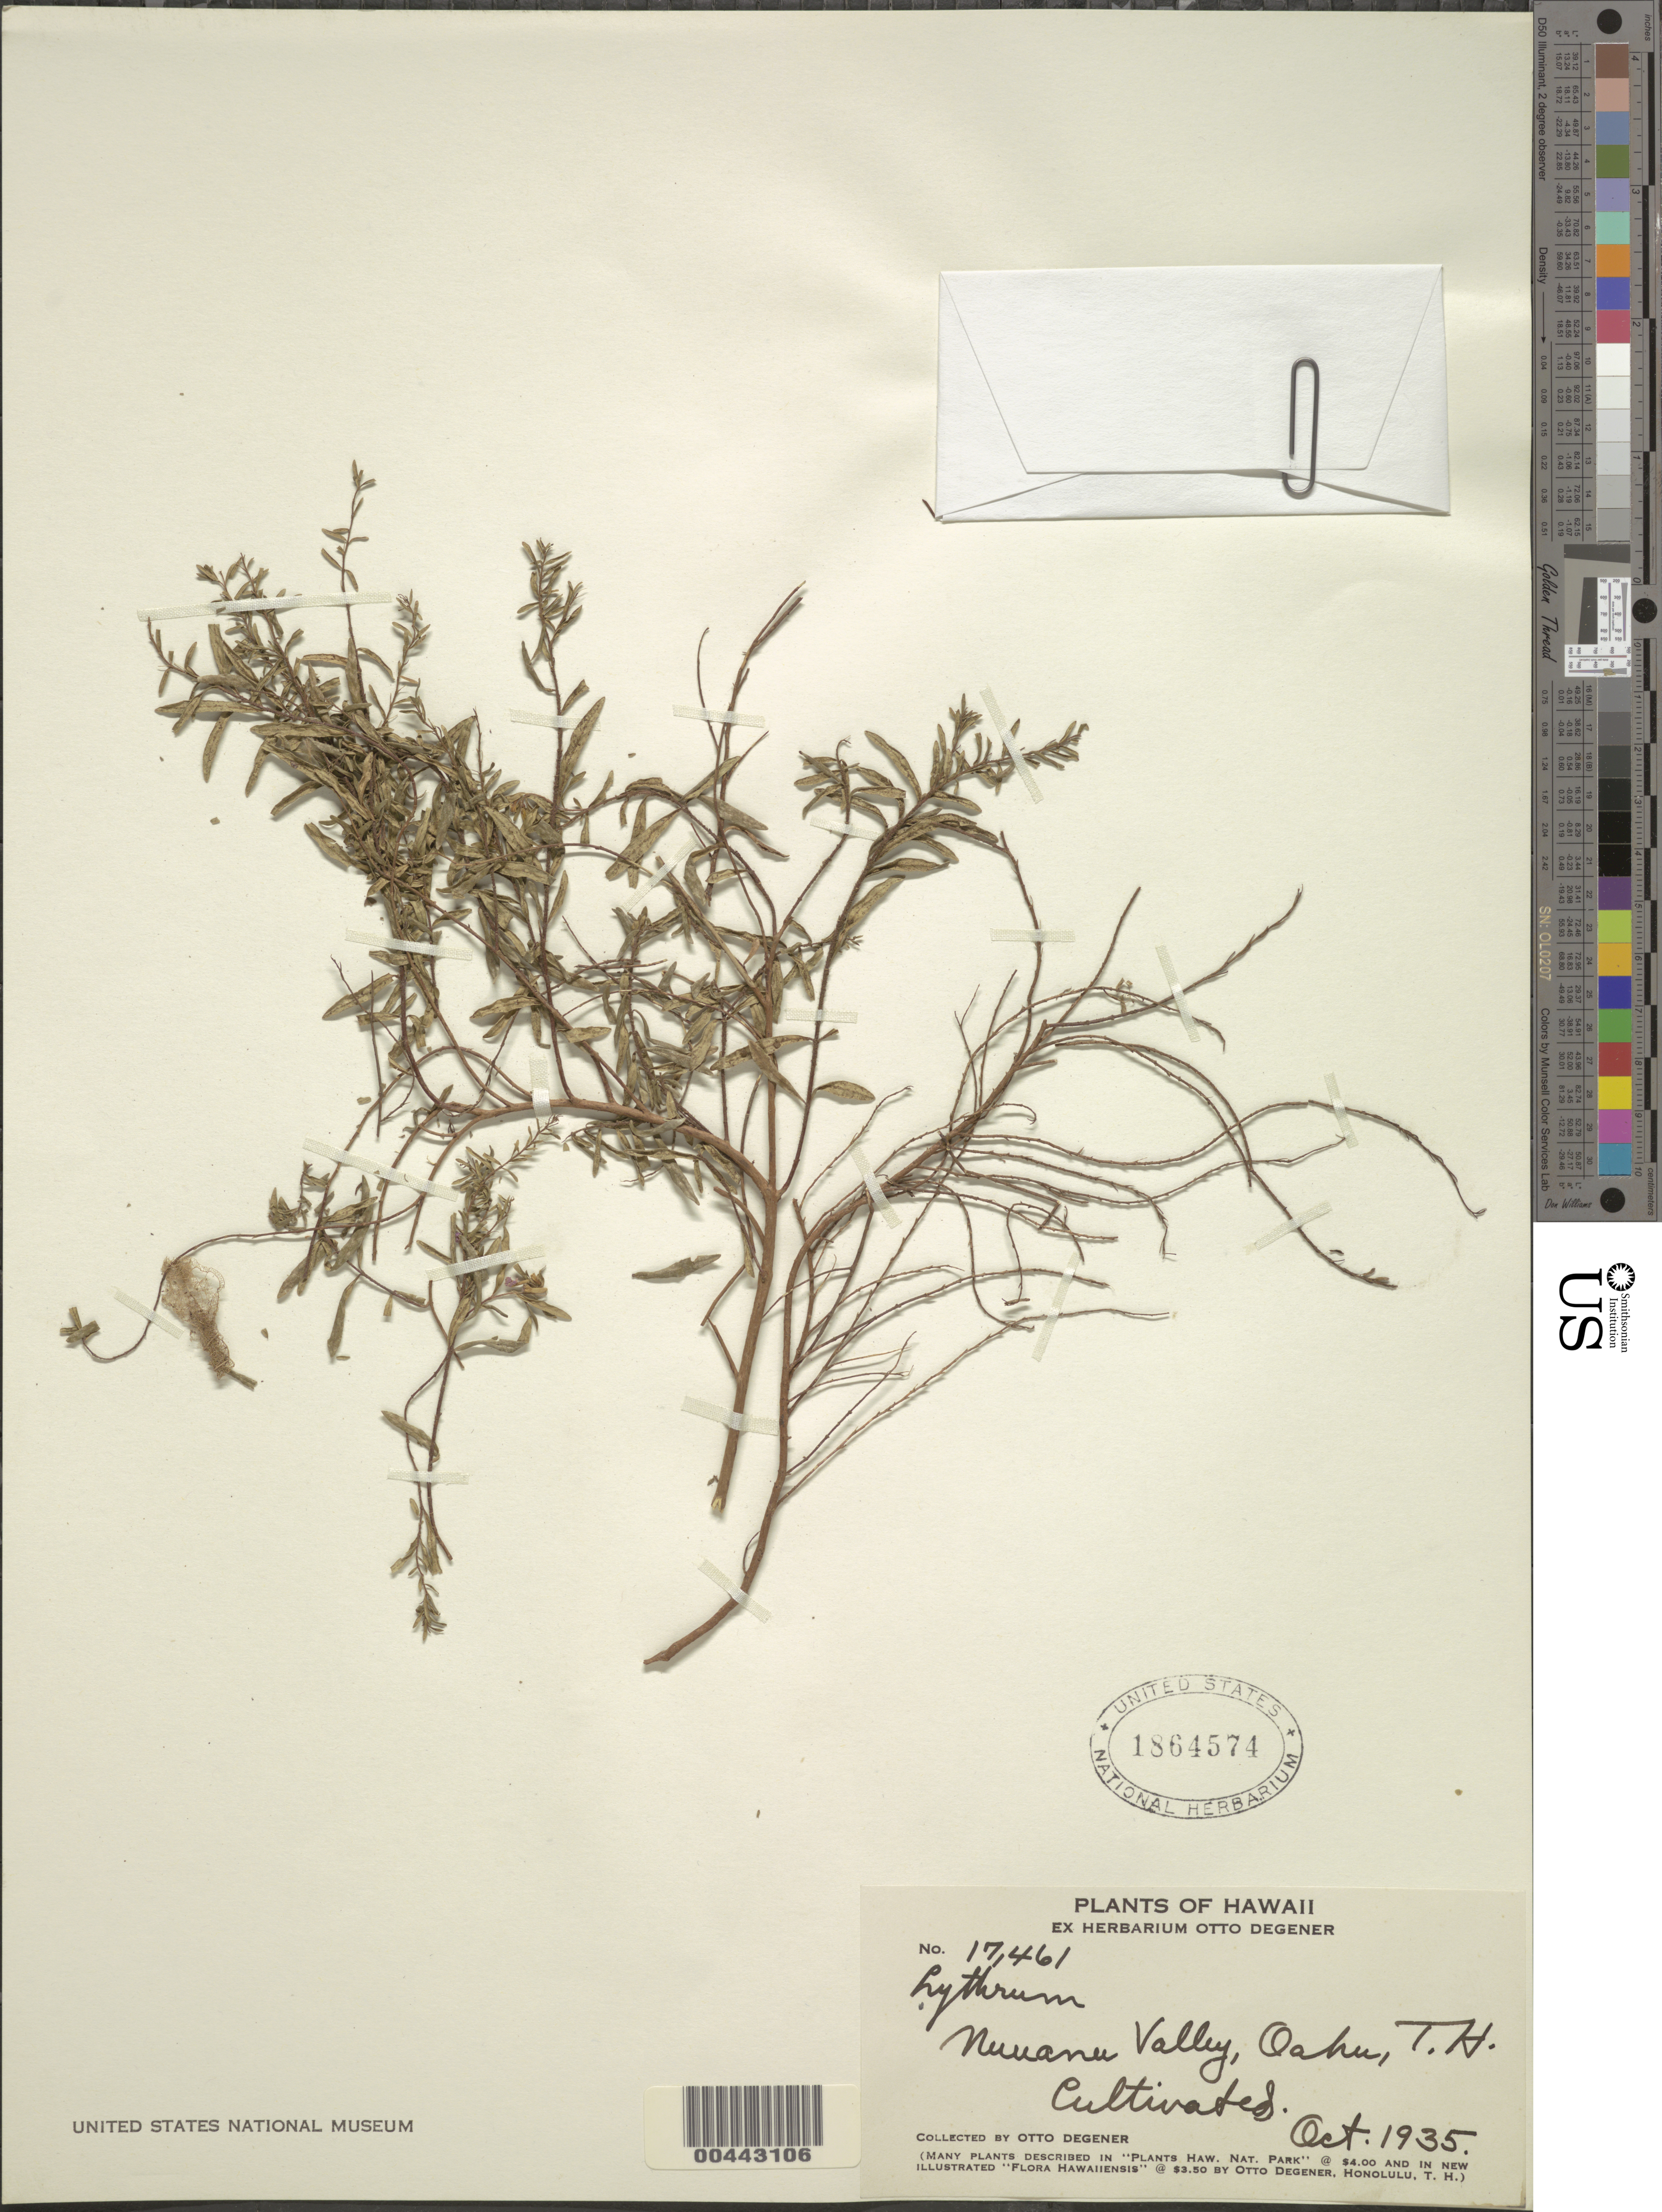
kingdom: Plantae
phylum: Tracheophyta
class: Magnoliopsida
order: Myrtales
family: Lythraceae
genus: Lythrum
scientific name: Lythrum sp.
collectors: O. Degener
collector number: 17461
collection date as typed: Oct 1935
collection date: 1935-10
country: United States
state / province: Hawaii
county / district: Honolulu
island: Oahu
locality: Nuuanu Valley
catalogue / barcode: US 1864574